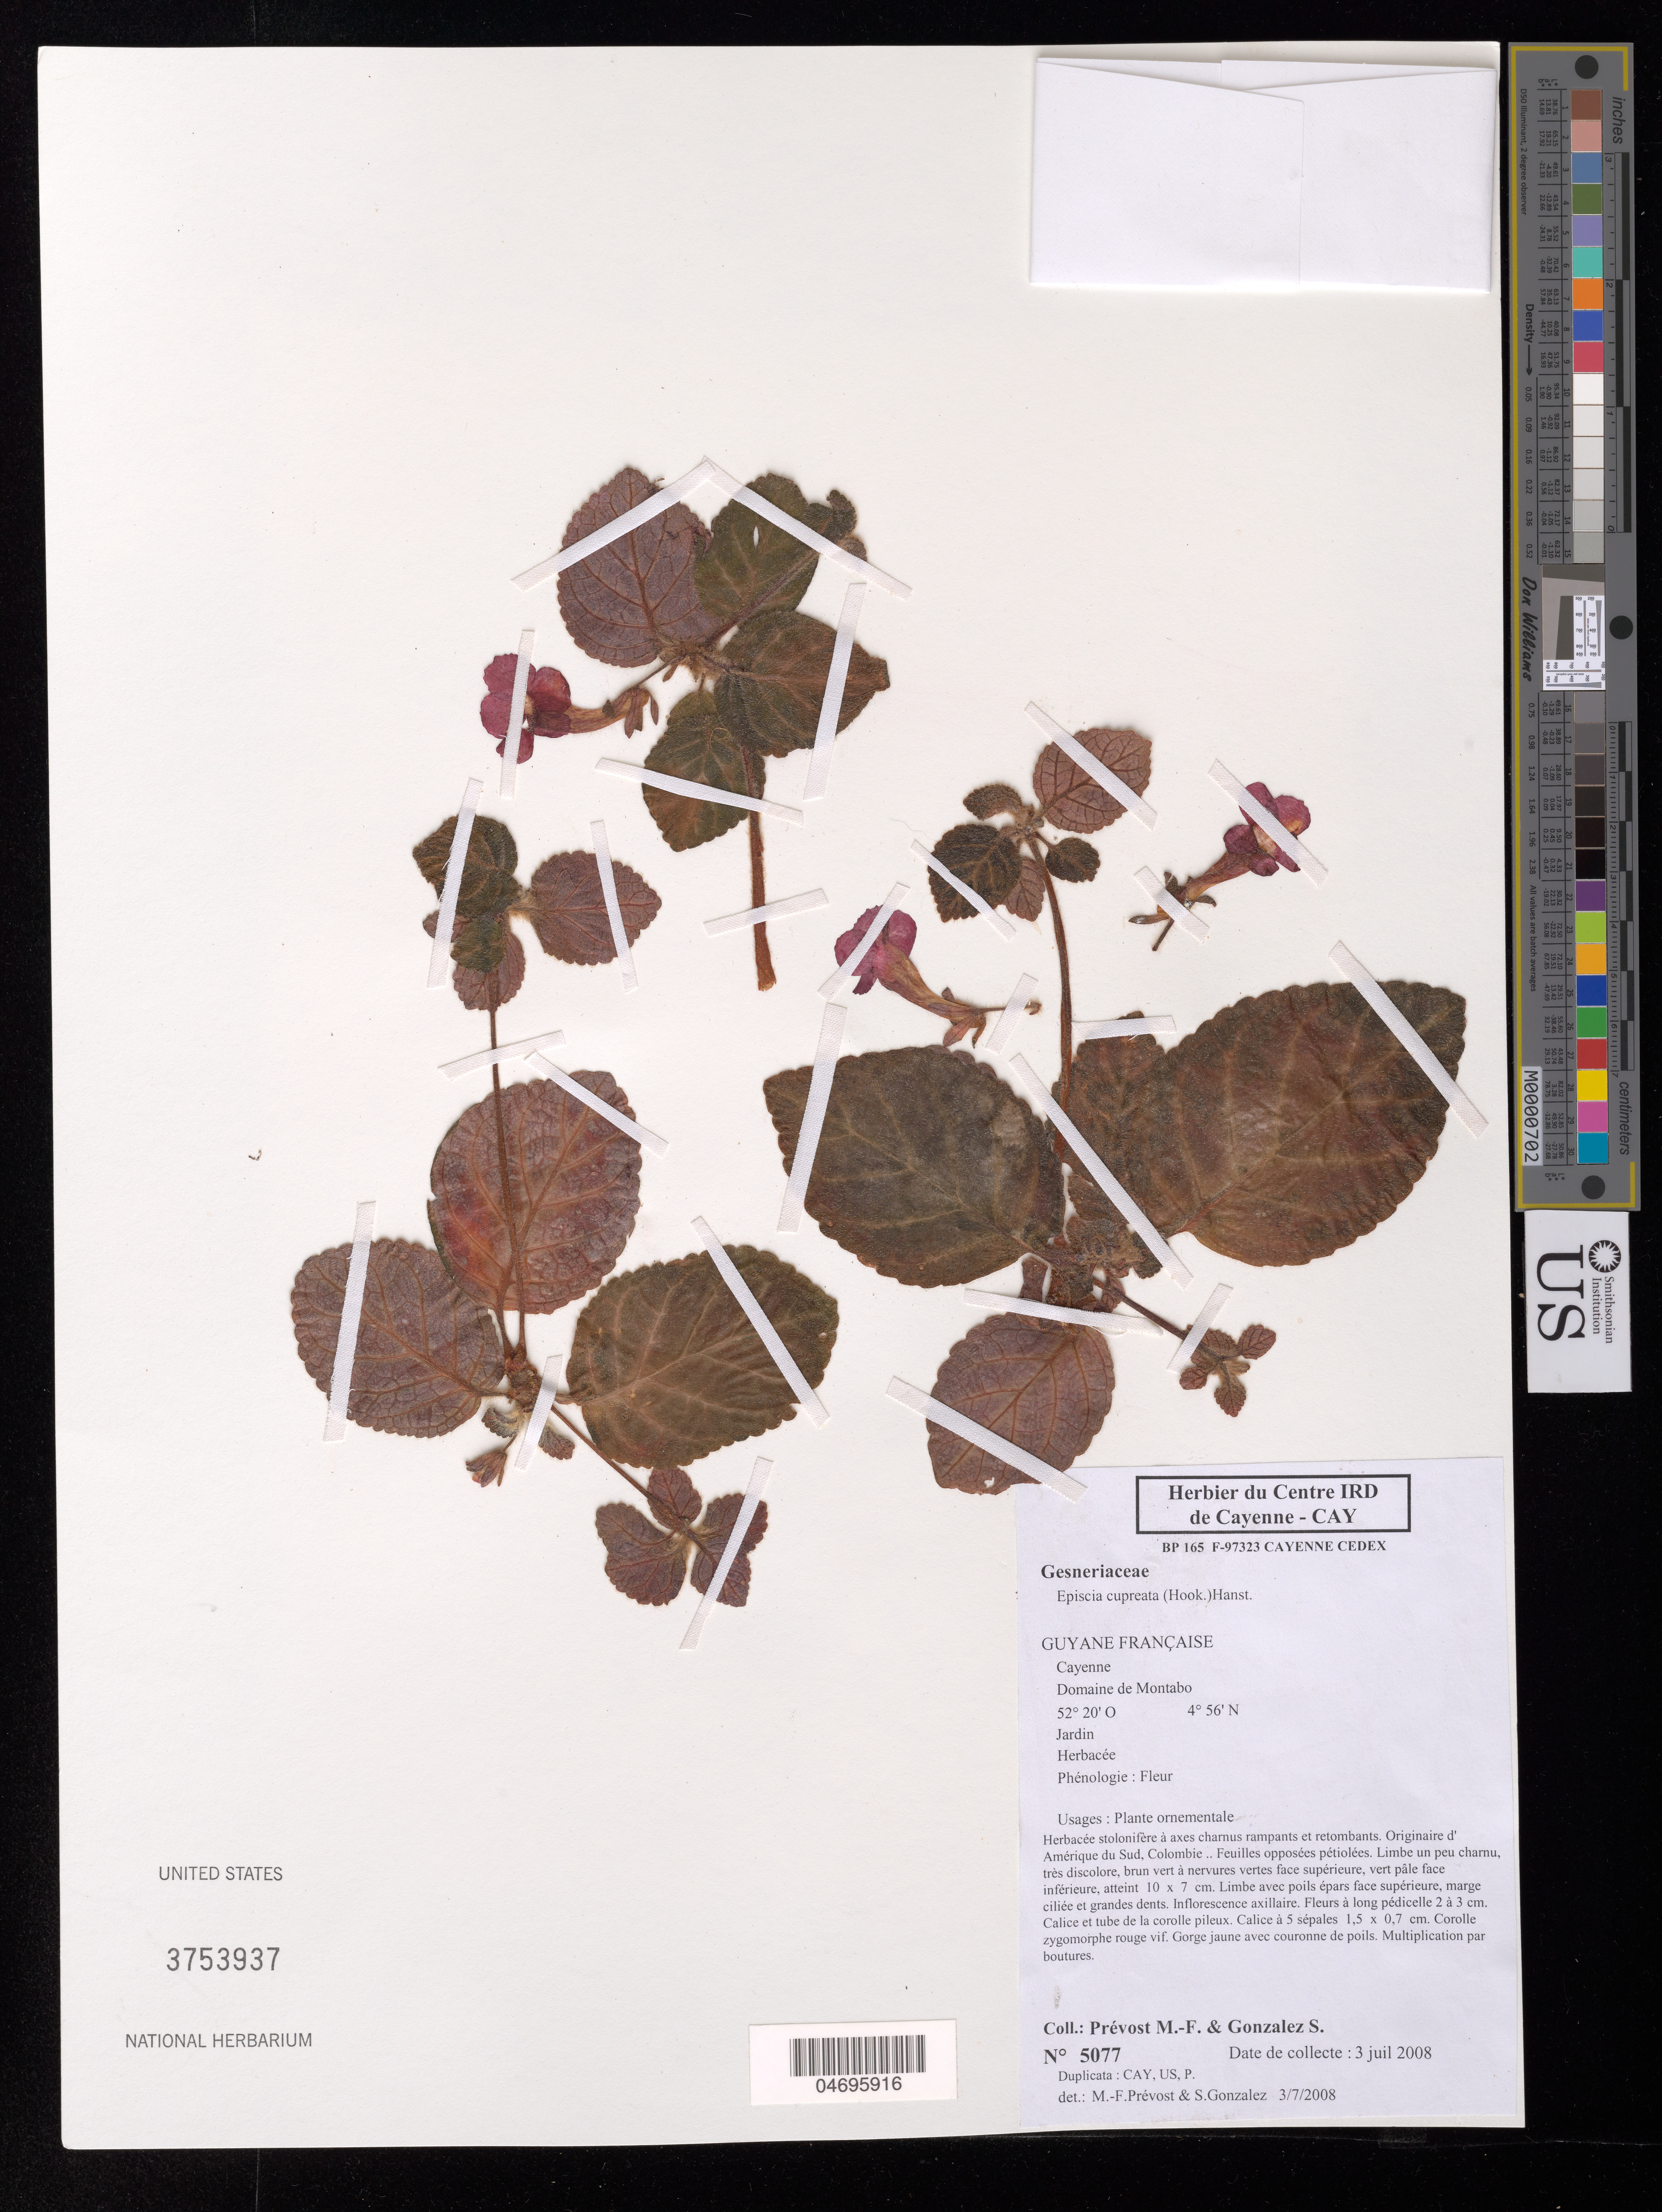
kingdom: Plantae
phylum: Tracheophyta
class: Magnoliopsida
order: Lamiales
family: Gesneriaceae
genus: Episcia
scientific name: Episcia cupreata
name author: (Hook.) Hanst.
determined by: Gonzalez, S.; Prévost, M.-F.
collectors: M.-F. Prévost & S. Gonzalez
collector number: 5077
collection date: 2008-07-03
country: French Guiana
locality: Cayenne, Domaine de Montabo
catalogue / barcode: US 3753937